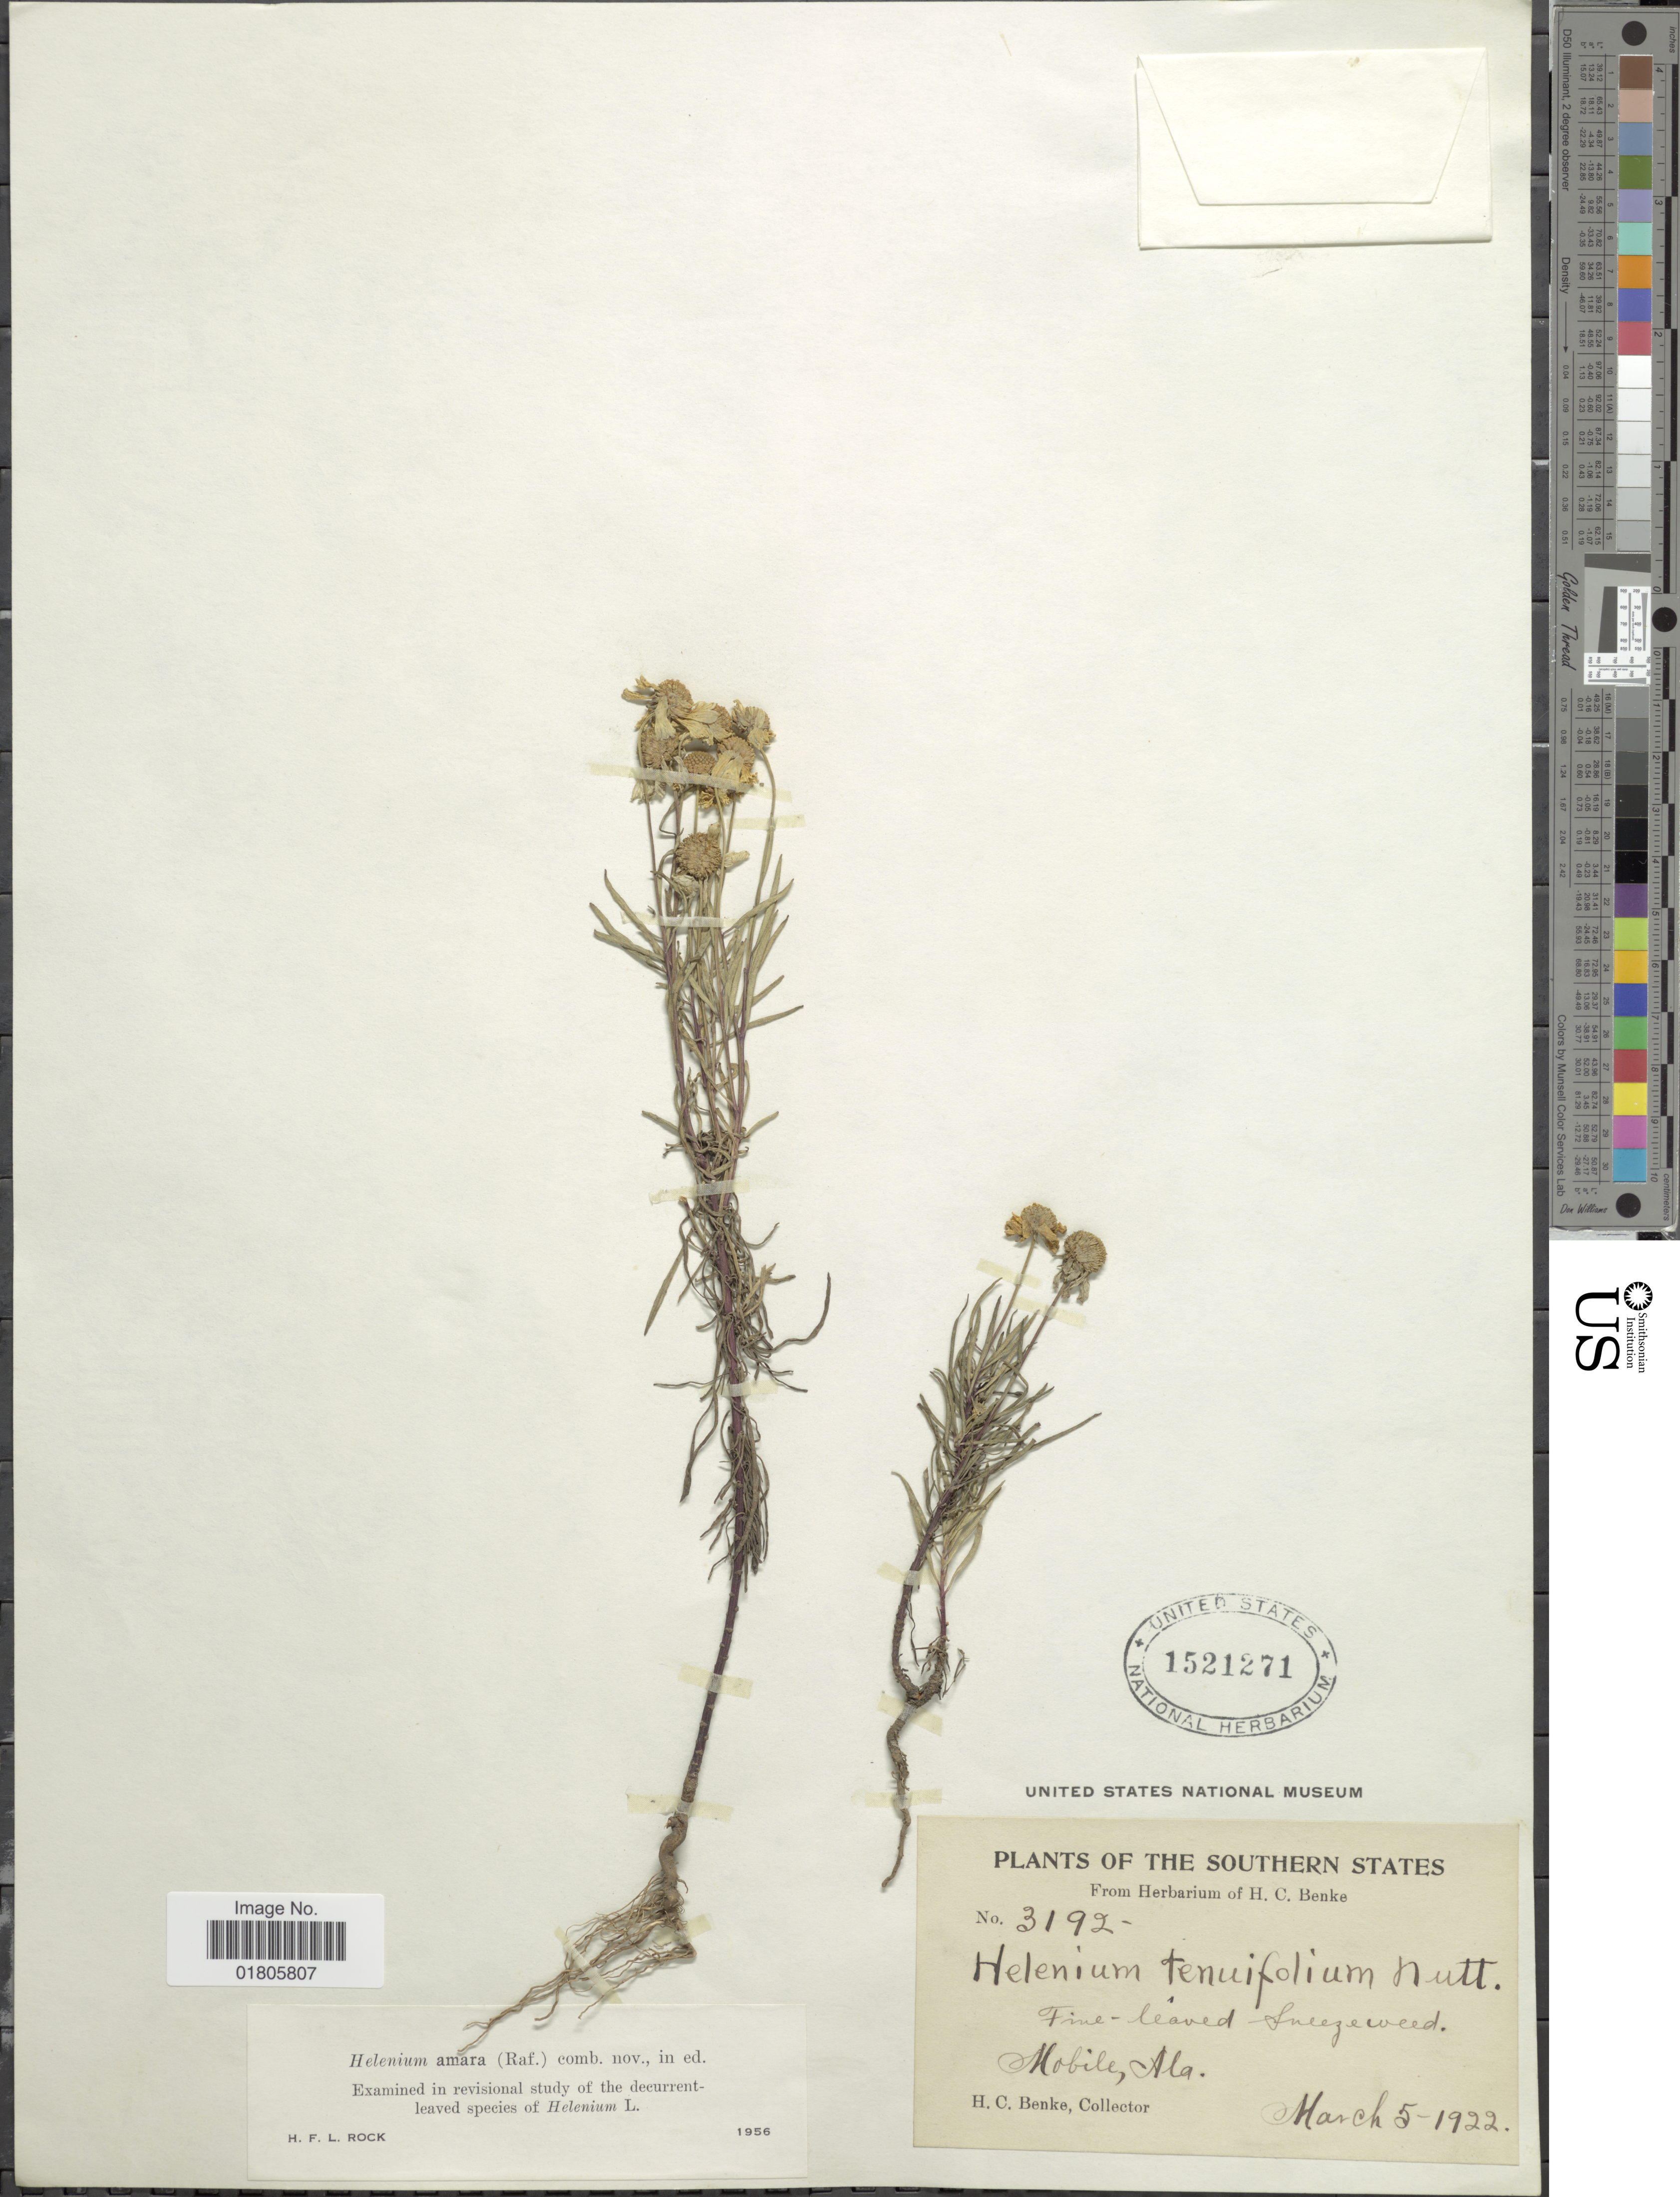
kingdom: Plantae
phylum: Tracheophyta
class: Magnoliopsida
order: Asterales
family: Asteraceae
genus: Helenium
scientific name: Helenium amarum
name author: (Raf.) H. Rock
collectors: H. Benke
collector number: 3192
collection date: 1922-03-05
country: United States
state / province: Alabama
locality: Southern States, Mobile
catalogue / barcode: US 1521271